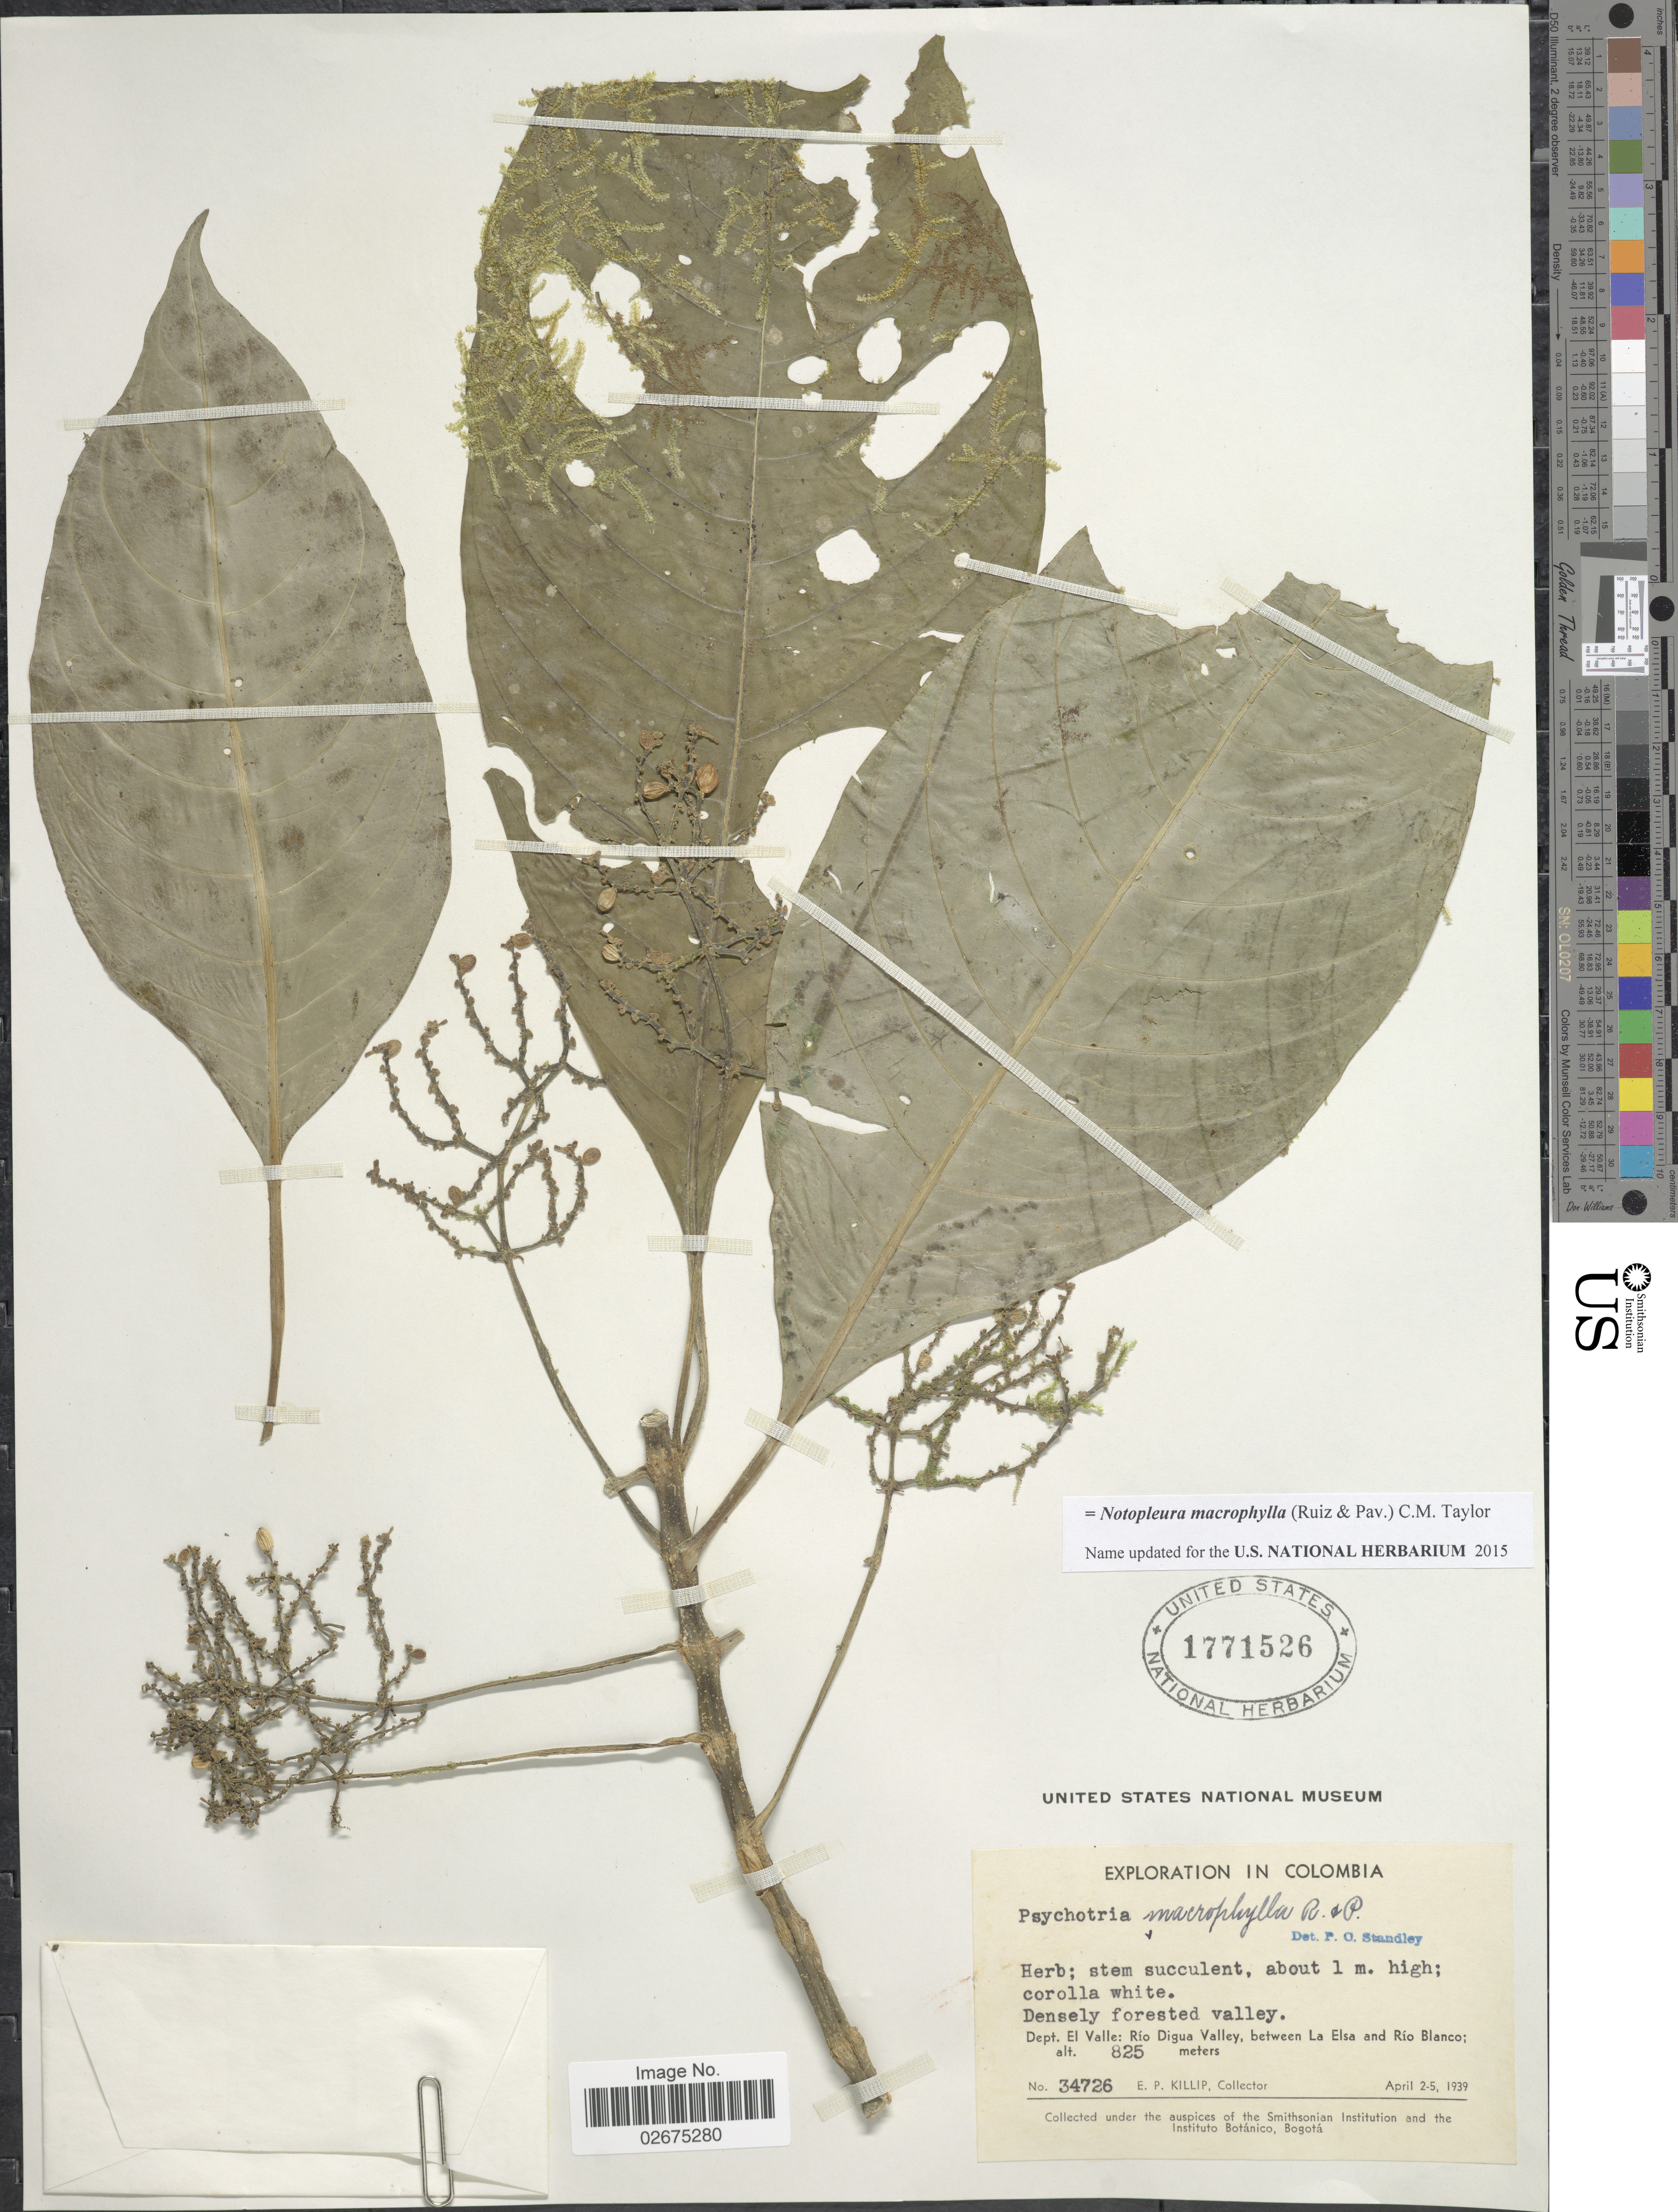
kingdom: Plantae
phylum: Tracheophyta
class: Magnoliopsida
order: Gentianales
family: Rubiaceae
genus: Notopleura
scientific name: Notopleura macrophylla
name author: (Ruiz & Pav.) C.M. Taylor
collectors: E. P. Killip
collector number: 34726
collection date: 1939-04-02/1939-04-05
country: Colombia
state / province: Valle del Cauca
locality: Densely forested valley, Dept. El Valle: Río Digua Valley, between La Elsa and Río Blanco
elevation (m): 825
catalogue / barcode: US 1771526